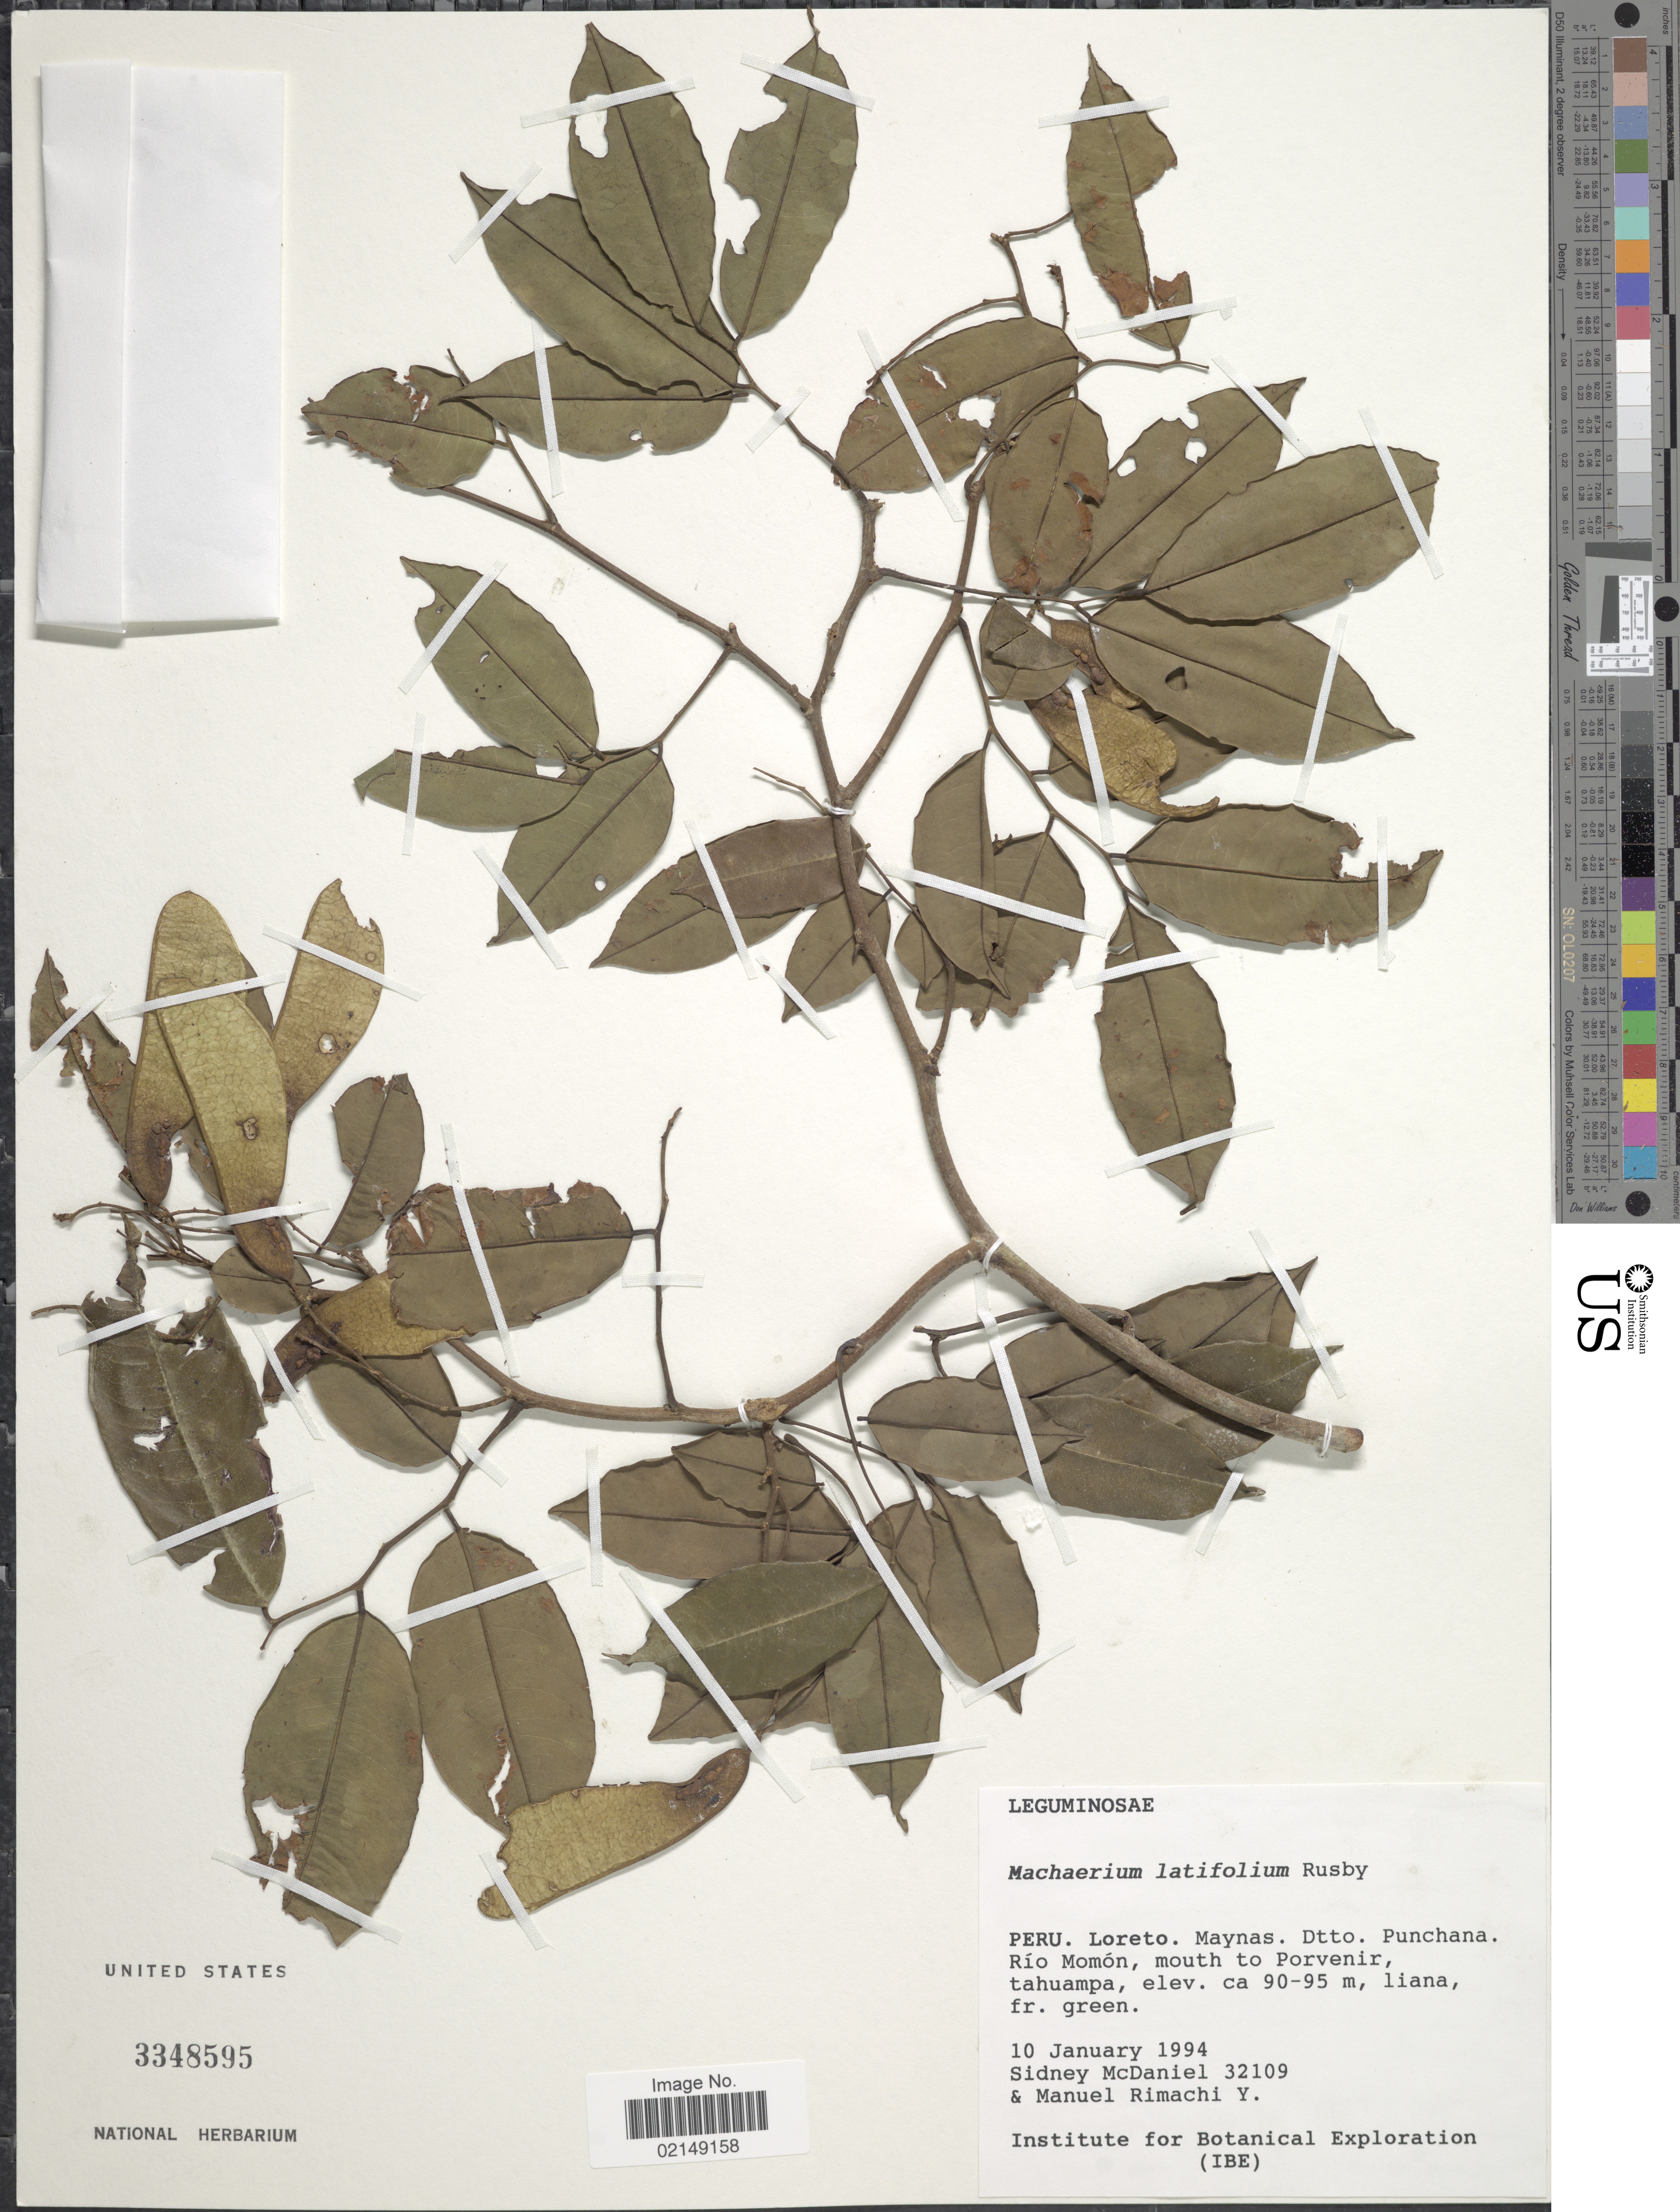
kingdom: Plantae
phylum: Tracheophyta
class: Magnoliopsida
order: Fabales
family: Fabaceae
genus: Machaerium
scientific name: Machaerium latifolium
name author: Rusby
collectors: S. McDaniel & M. Rimachi Y.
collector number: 32109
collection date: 1994-01-10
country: Peru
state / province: Loreto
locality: Maynas, dtto. Punchana, Rio Momon, mouth to Porvenir, tahuampa.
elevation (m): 90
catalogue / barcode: US 3348595